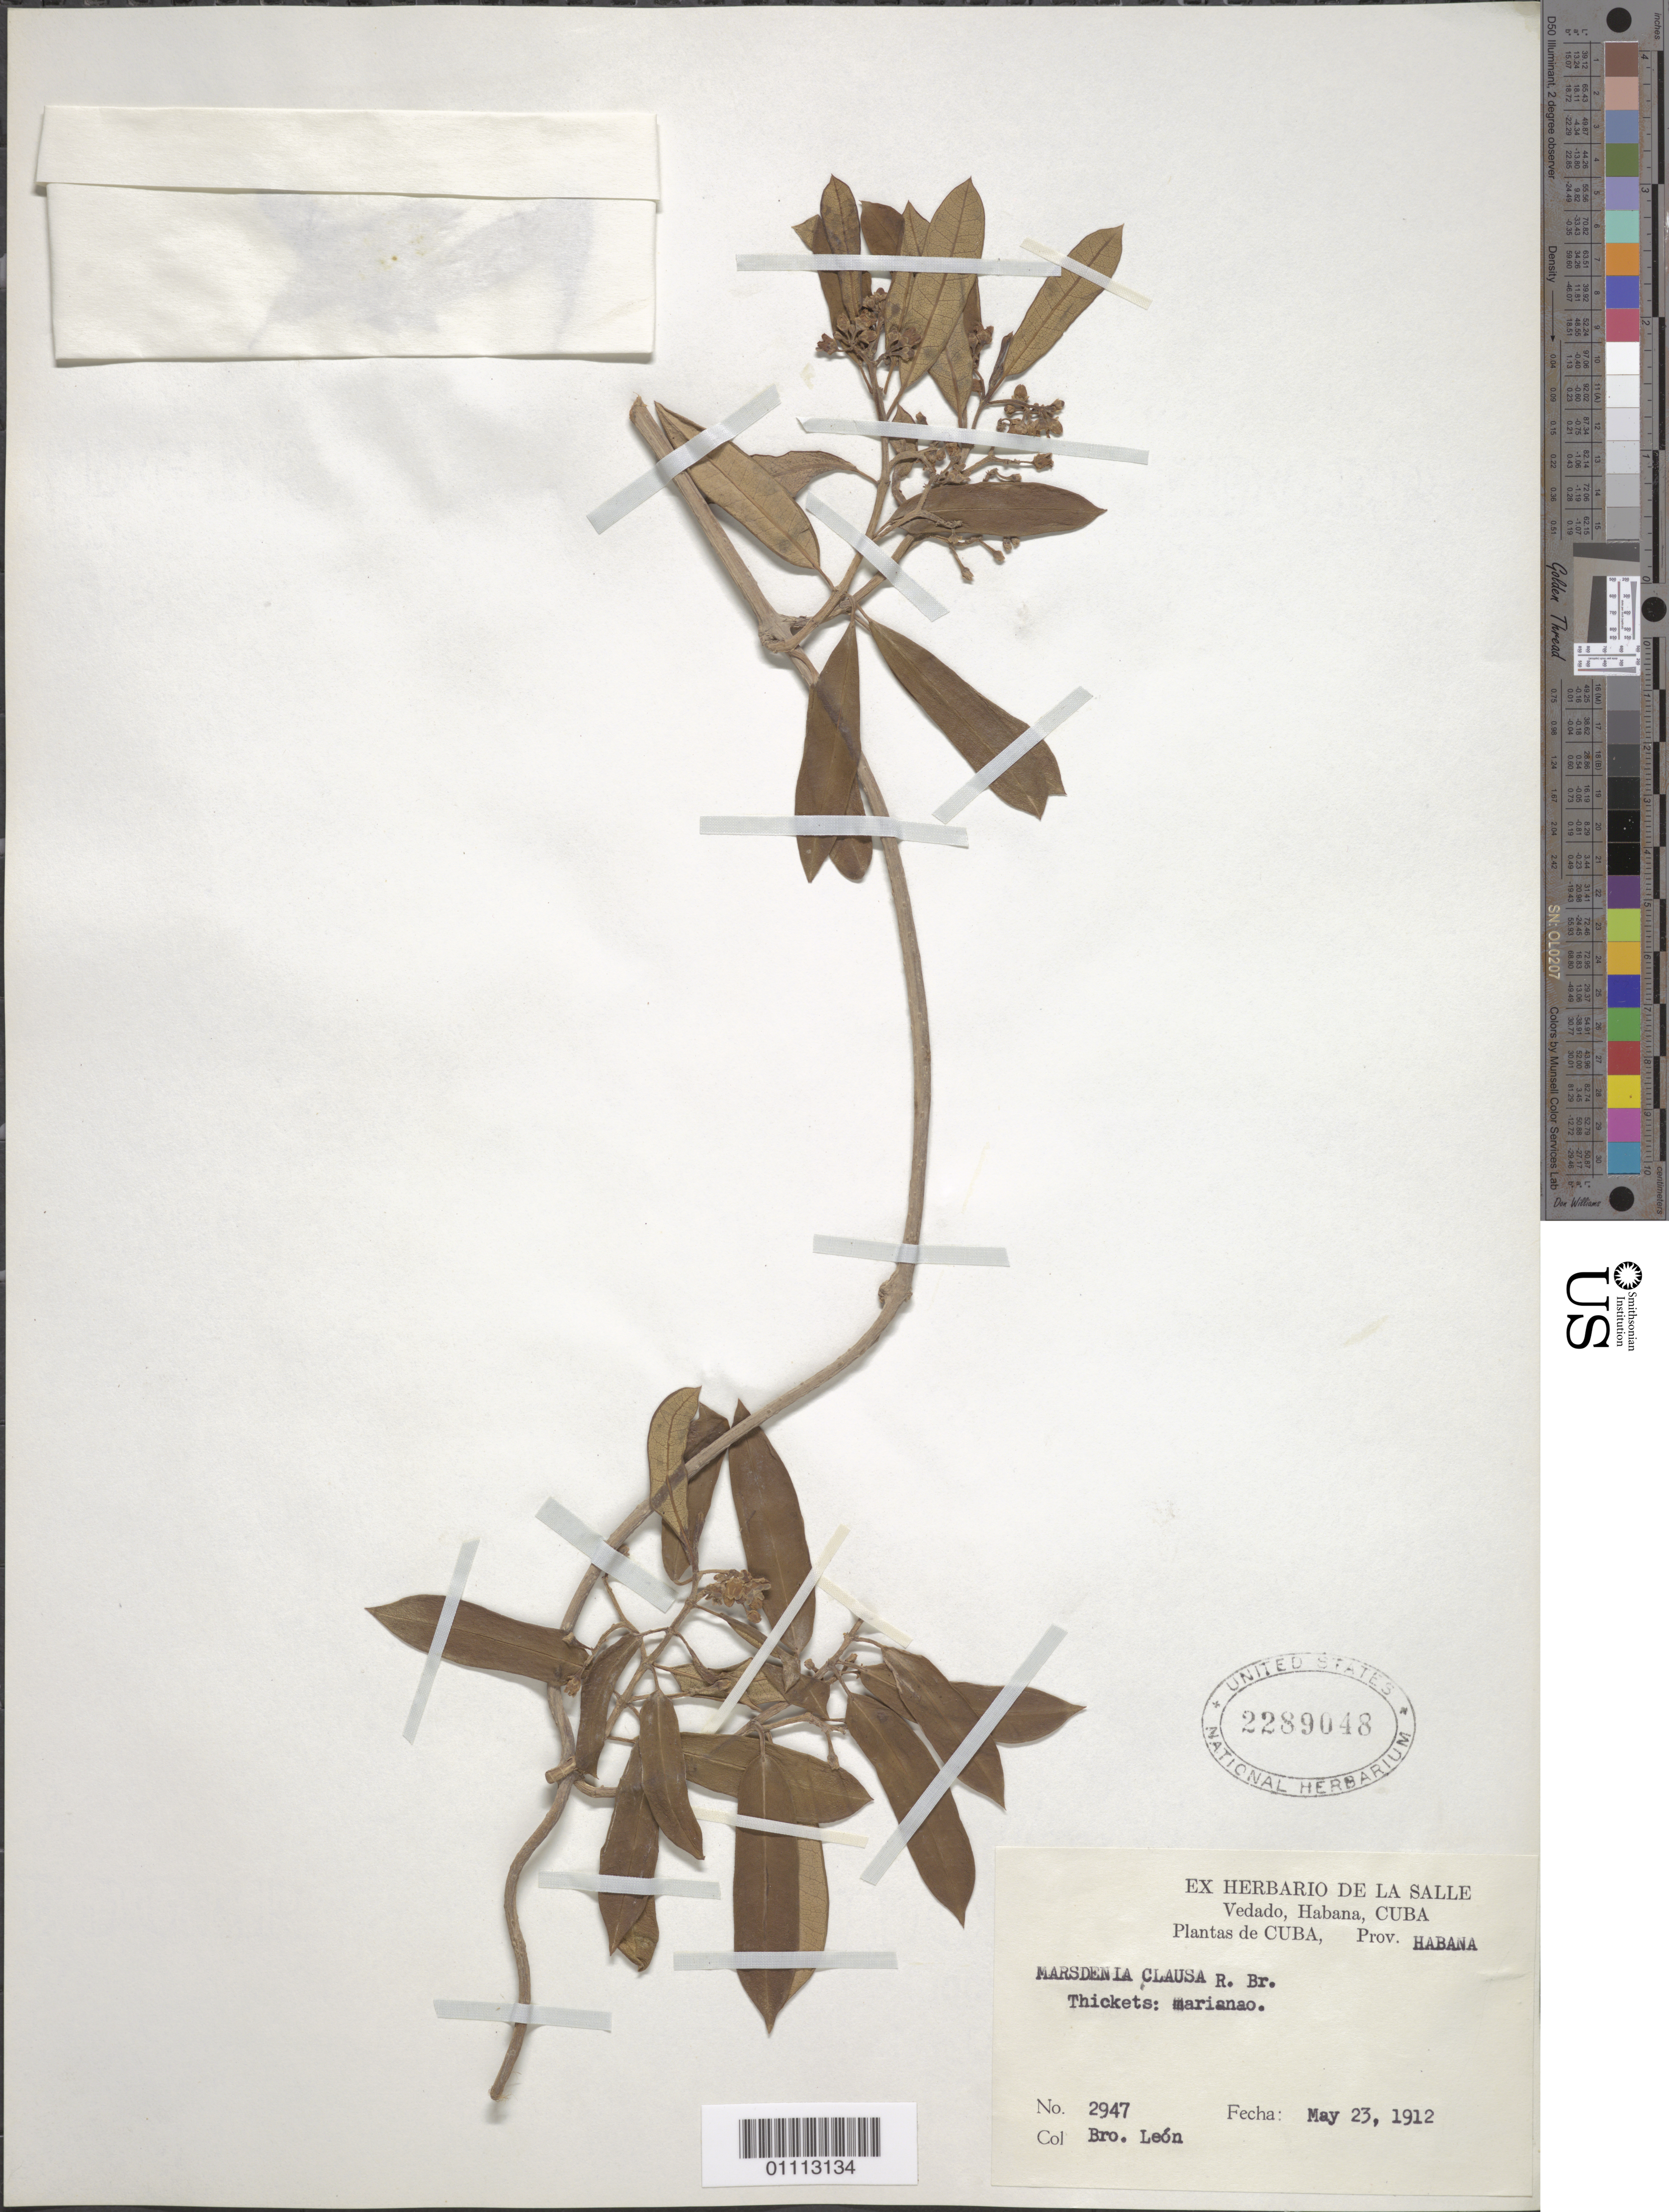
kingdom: Plantae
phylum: Tracheophyta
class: Magnoliopsida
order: Gentianales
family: Apocynaceae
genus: Marsdenia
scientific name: Marsdenia clausa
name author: R. Br.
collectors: Bro. León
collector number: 2947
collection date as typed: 23 May 1912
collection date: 1912-05-23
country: Cuba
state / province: La Habana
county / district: Municipio Playa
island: Cuba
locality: Playa de Marianao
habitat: Thickets:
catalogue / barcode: US 2289048